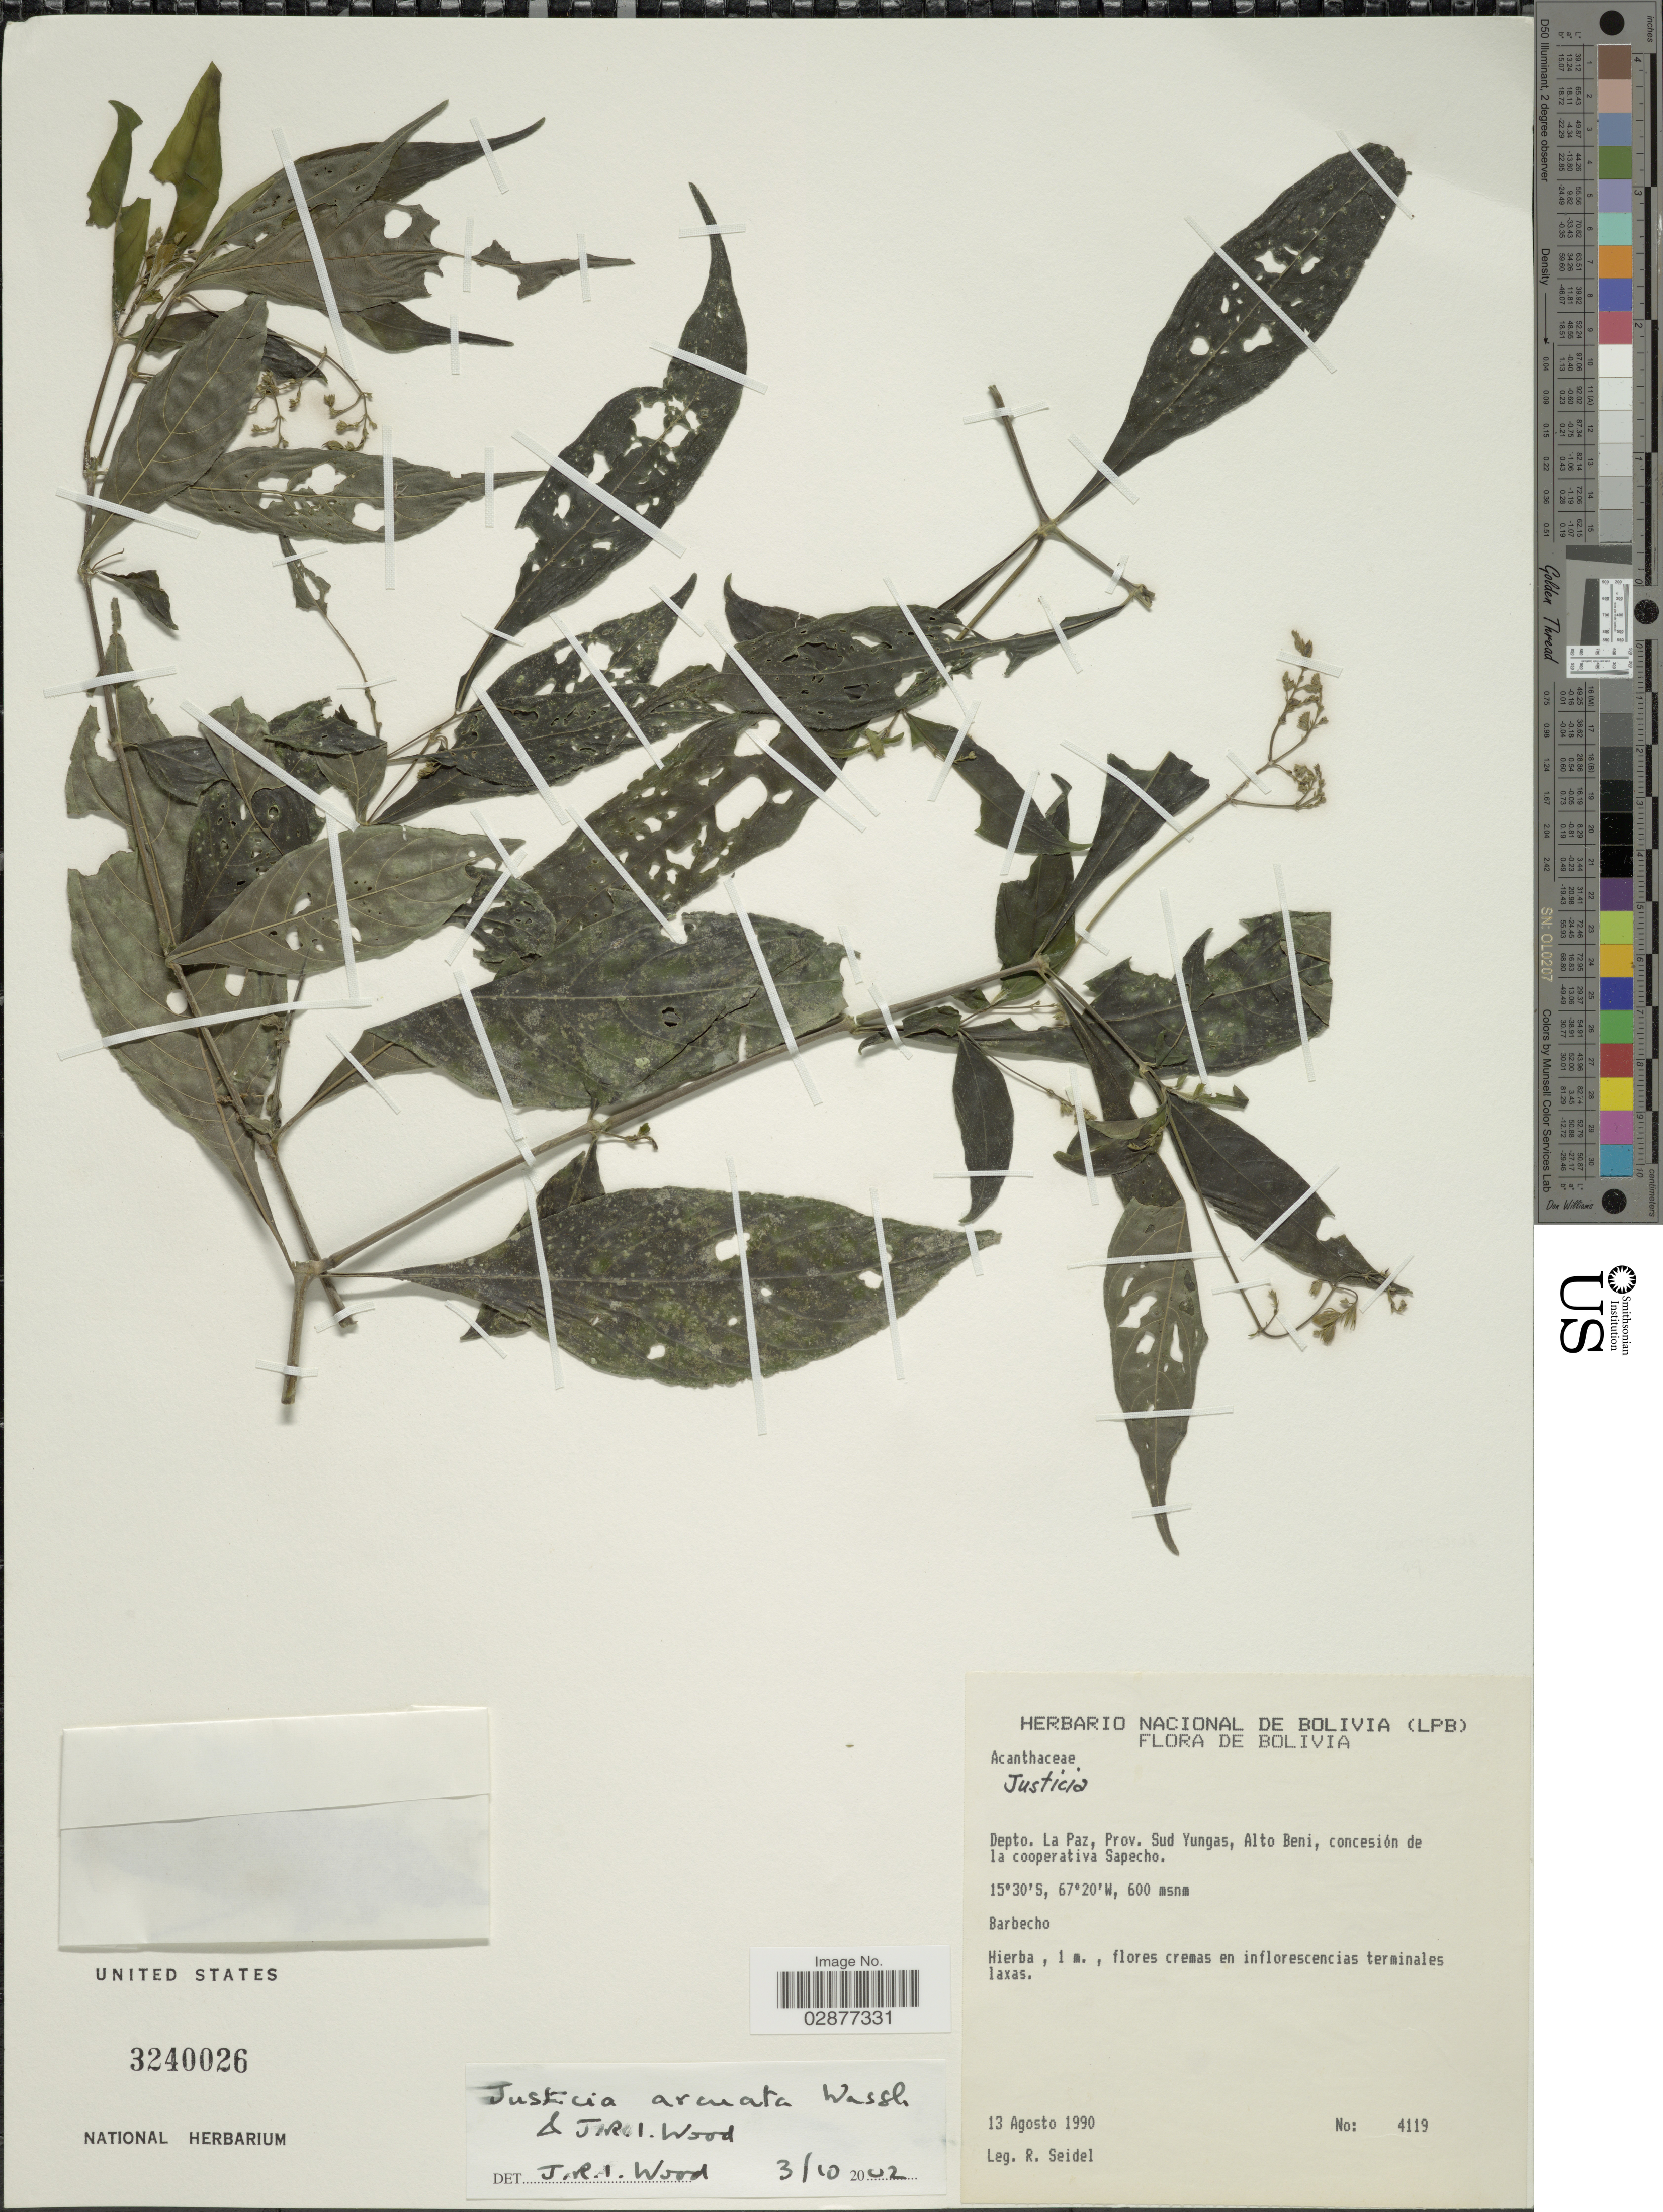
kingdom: Plantae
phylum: Tracheophyta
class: Magnoliopsida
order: Lamiales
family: Acanthaceae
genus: Justicia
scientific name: Justicia arcuata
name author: Wassh. & J.R.I. Wood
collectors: R. Seidel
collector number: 4119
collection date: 1990-08-13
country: Bolivia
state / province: La Paz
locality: Depto. La Paz, Prov. Sud Yungas, Alto Beni, concesión de la cooperativa Sapecho.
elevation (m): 600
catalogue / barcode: US 3240026